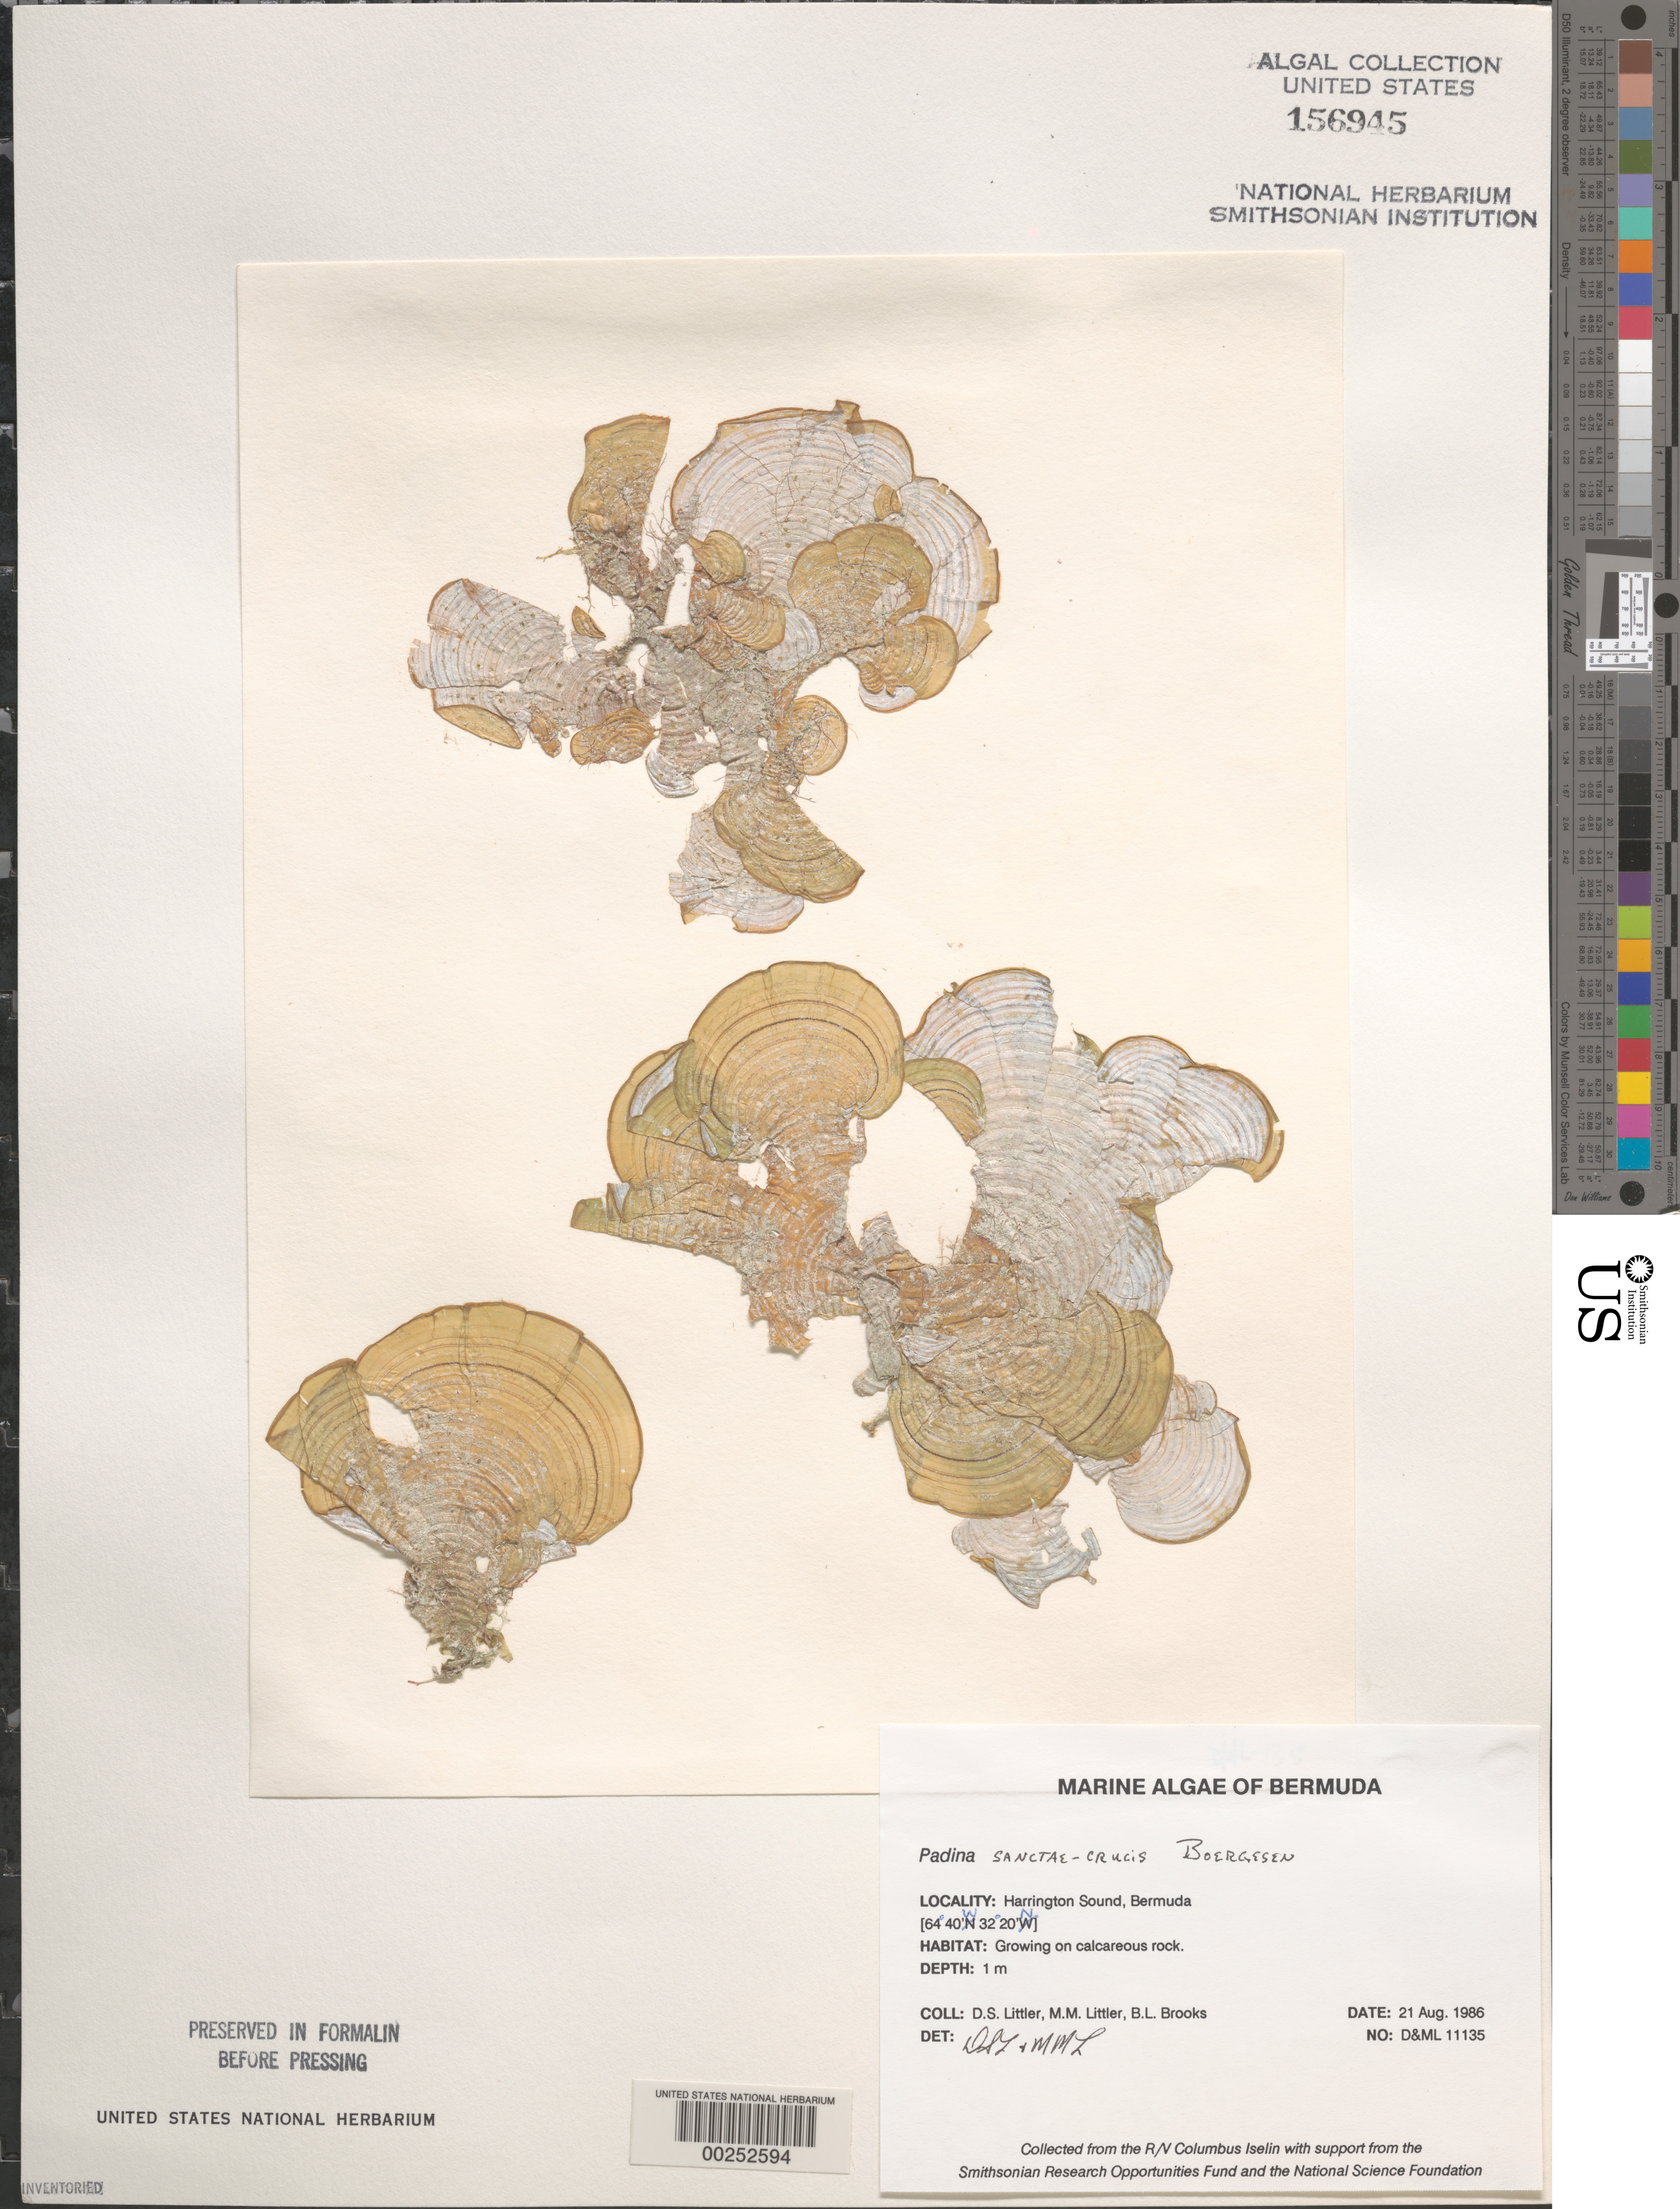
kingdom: Chromista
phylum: Ochrophyta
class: Phaeophyceae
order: Dictyotales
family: Dictyotaceae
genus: Padina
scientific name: Padina sanctae-crucis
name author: Børgesen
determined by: Littler, D. S.; Littler, M. M.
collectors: D. S. Littler, M. M. Littler & B. Brooks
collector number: D&ML 11135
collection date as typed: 21 Aug 1986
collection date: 1986-08-21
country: Bermuda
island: Bermuda Island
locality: Harrington Sound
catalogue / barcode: US 156945